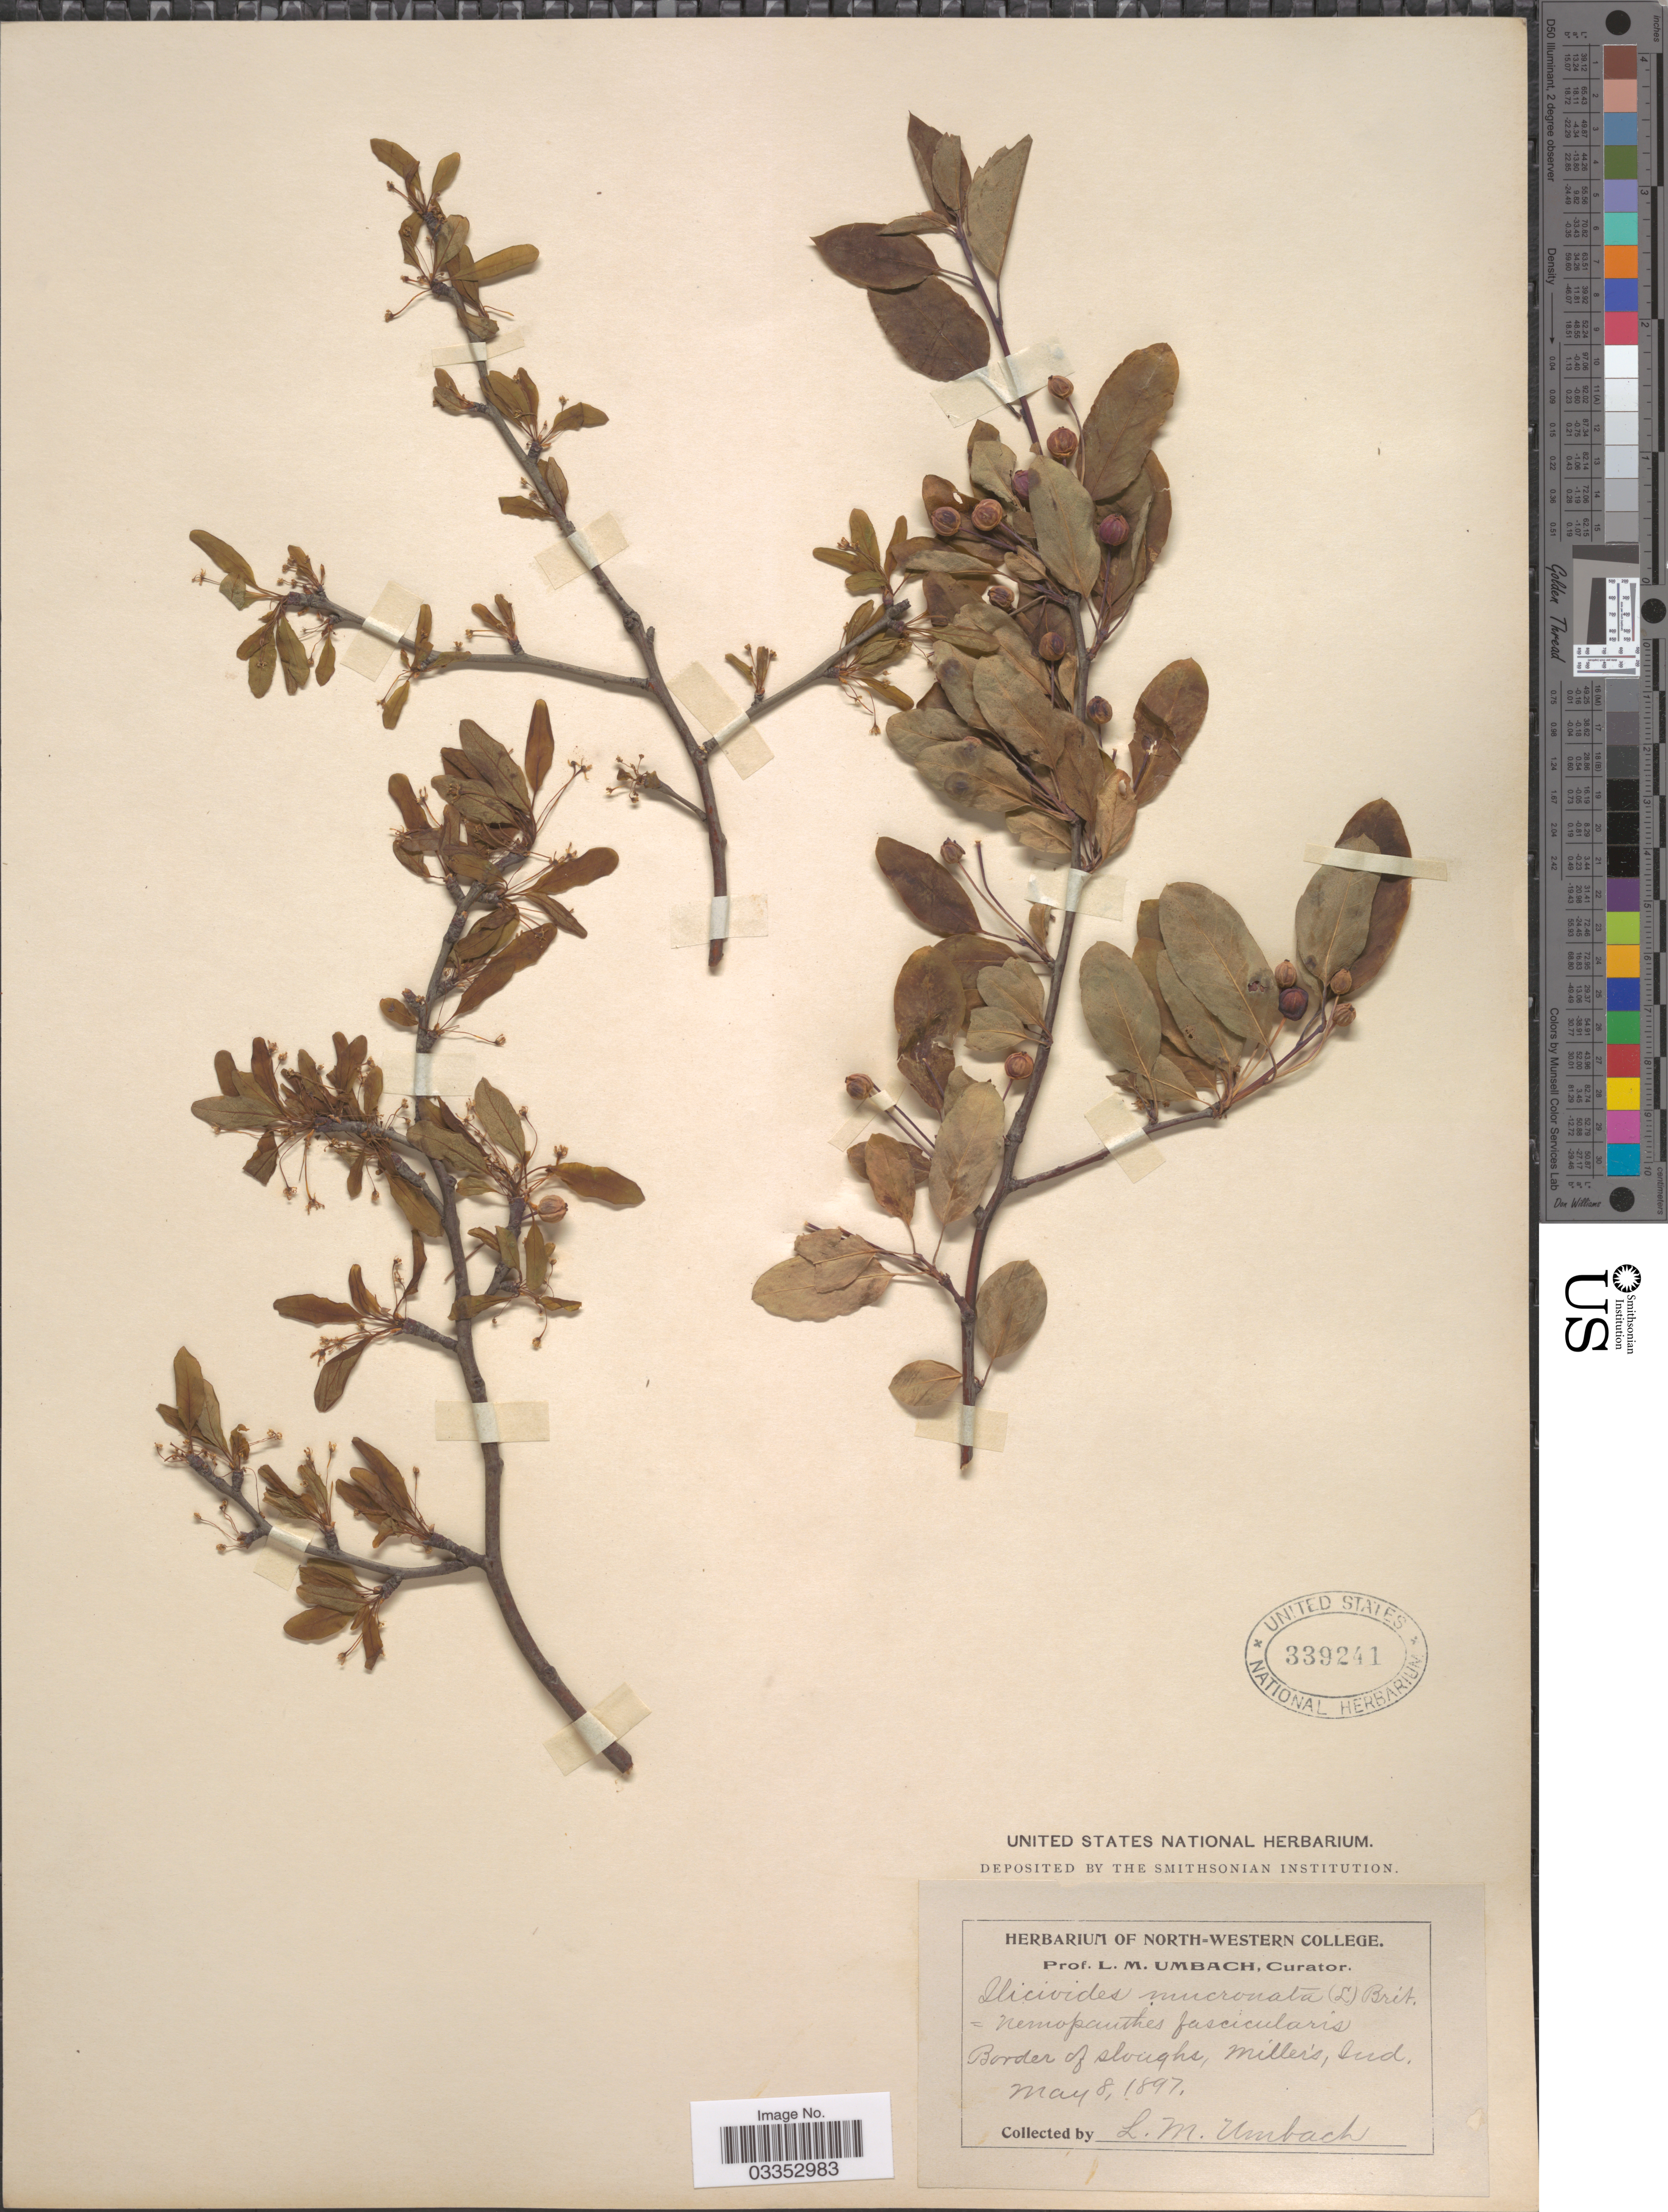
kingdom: Plantae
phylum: Tracheophyta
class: Magnoliopsida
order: Aquifoliales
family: Aquifoliaceae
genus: Nemopanthus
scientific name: Nemopanthus mucronatus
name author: (L.) Trel.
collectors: L. M. Umbach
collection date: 1897-05-08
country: United States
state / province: Indiana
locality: Border of sloughs, Miller's.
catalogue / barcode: US 339241